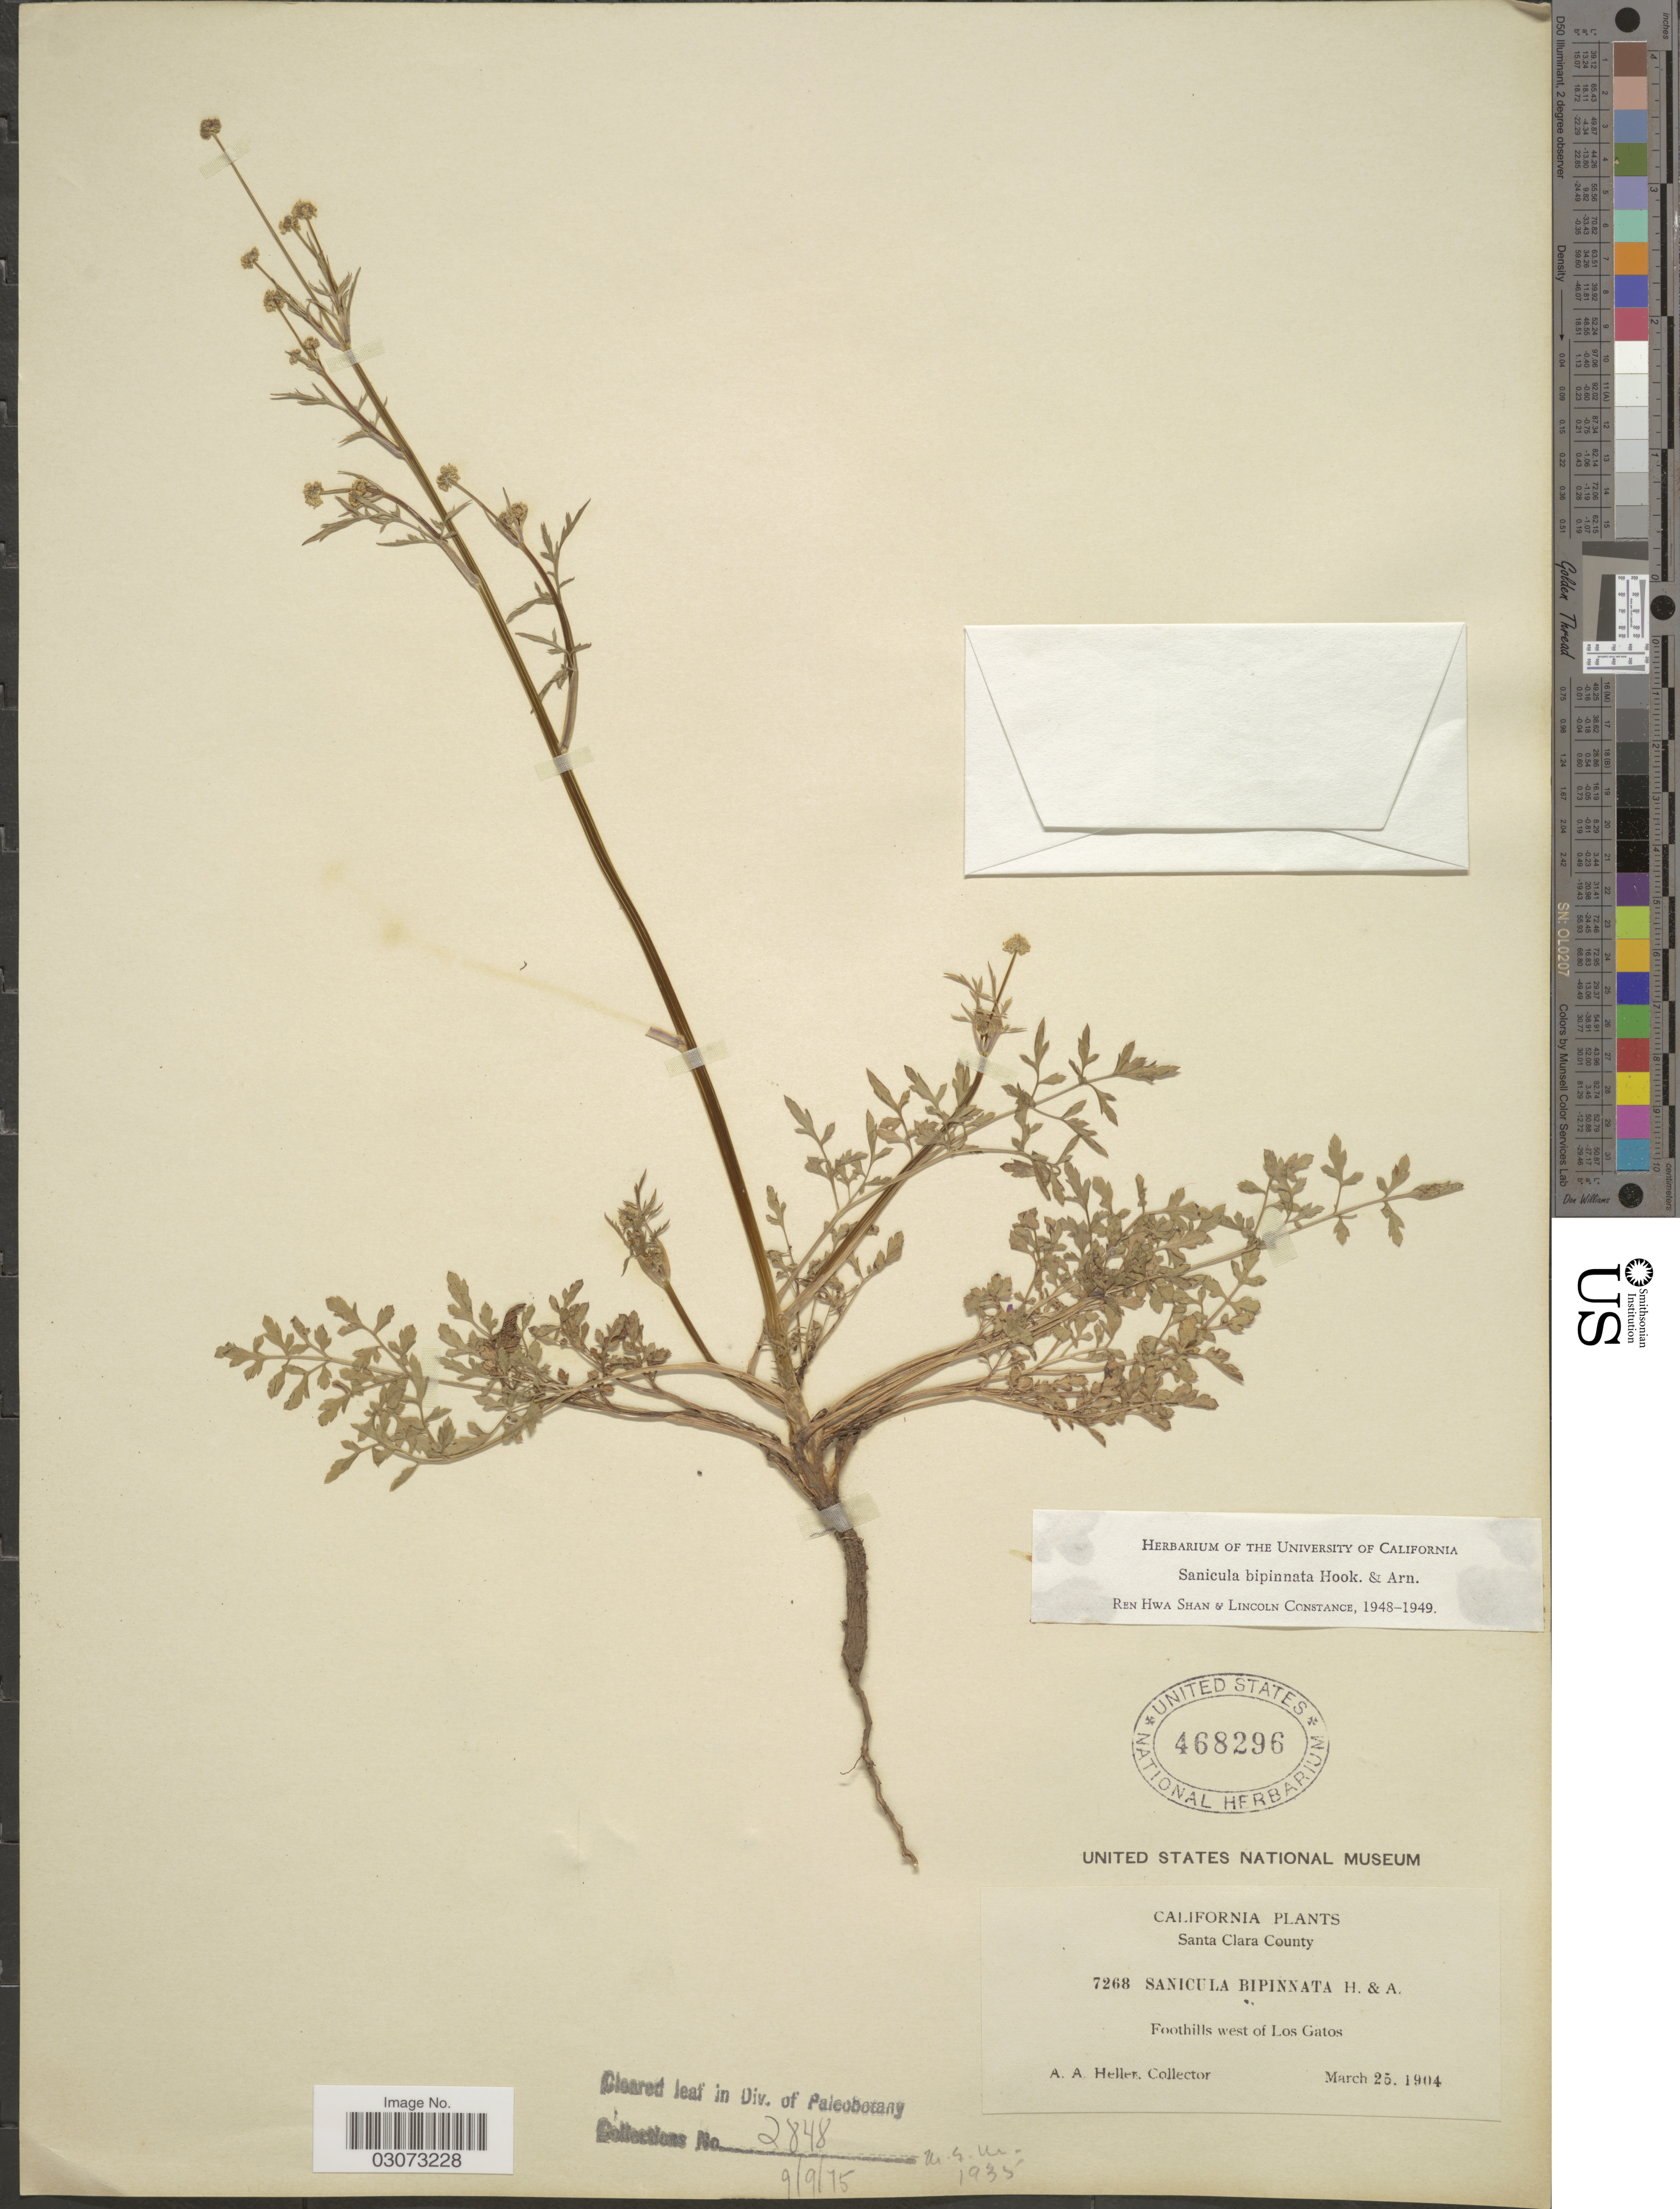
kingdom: Plantae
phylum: Tracheophyta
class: Magnoliopsida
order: Apiales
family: Apiaceae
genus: Sanicula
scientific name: Sanicula bipinnata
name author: Hook. & Arn.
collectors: A. A. Heller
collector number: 7268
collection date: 1904-03-25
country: United States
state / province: California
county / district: Santa Clara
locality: Santa Clara County. Foothills west of Los Gatos.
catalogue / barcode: US 468296